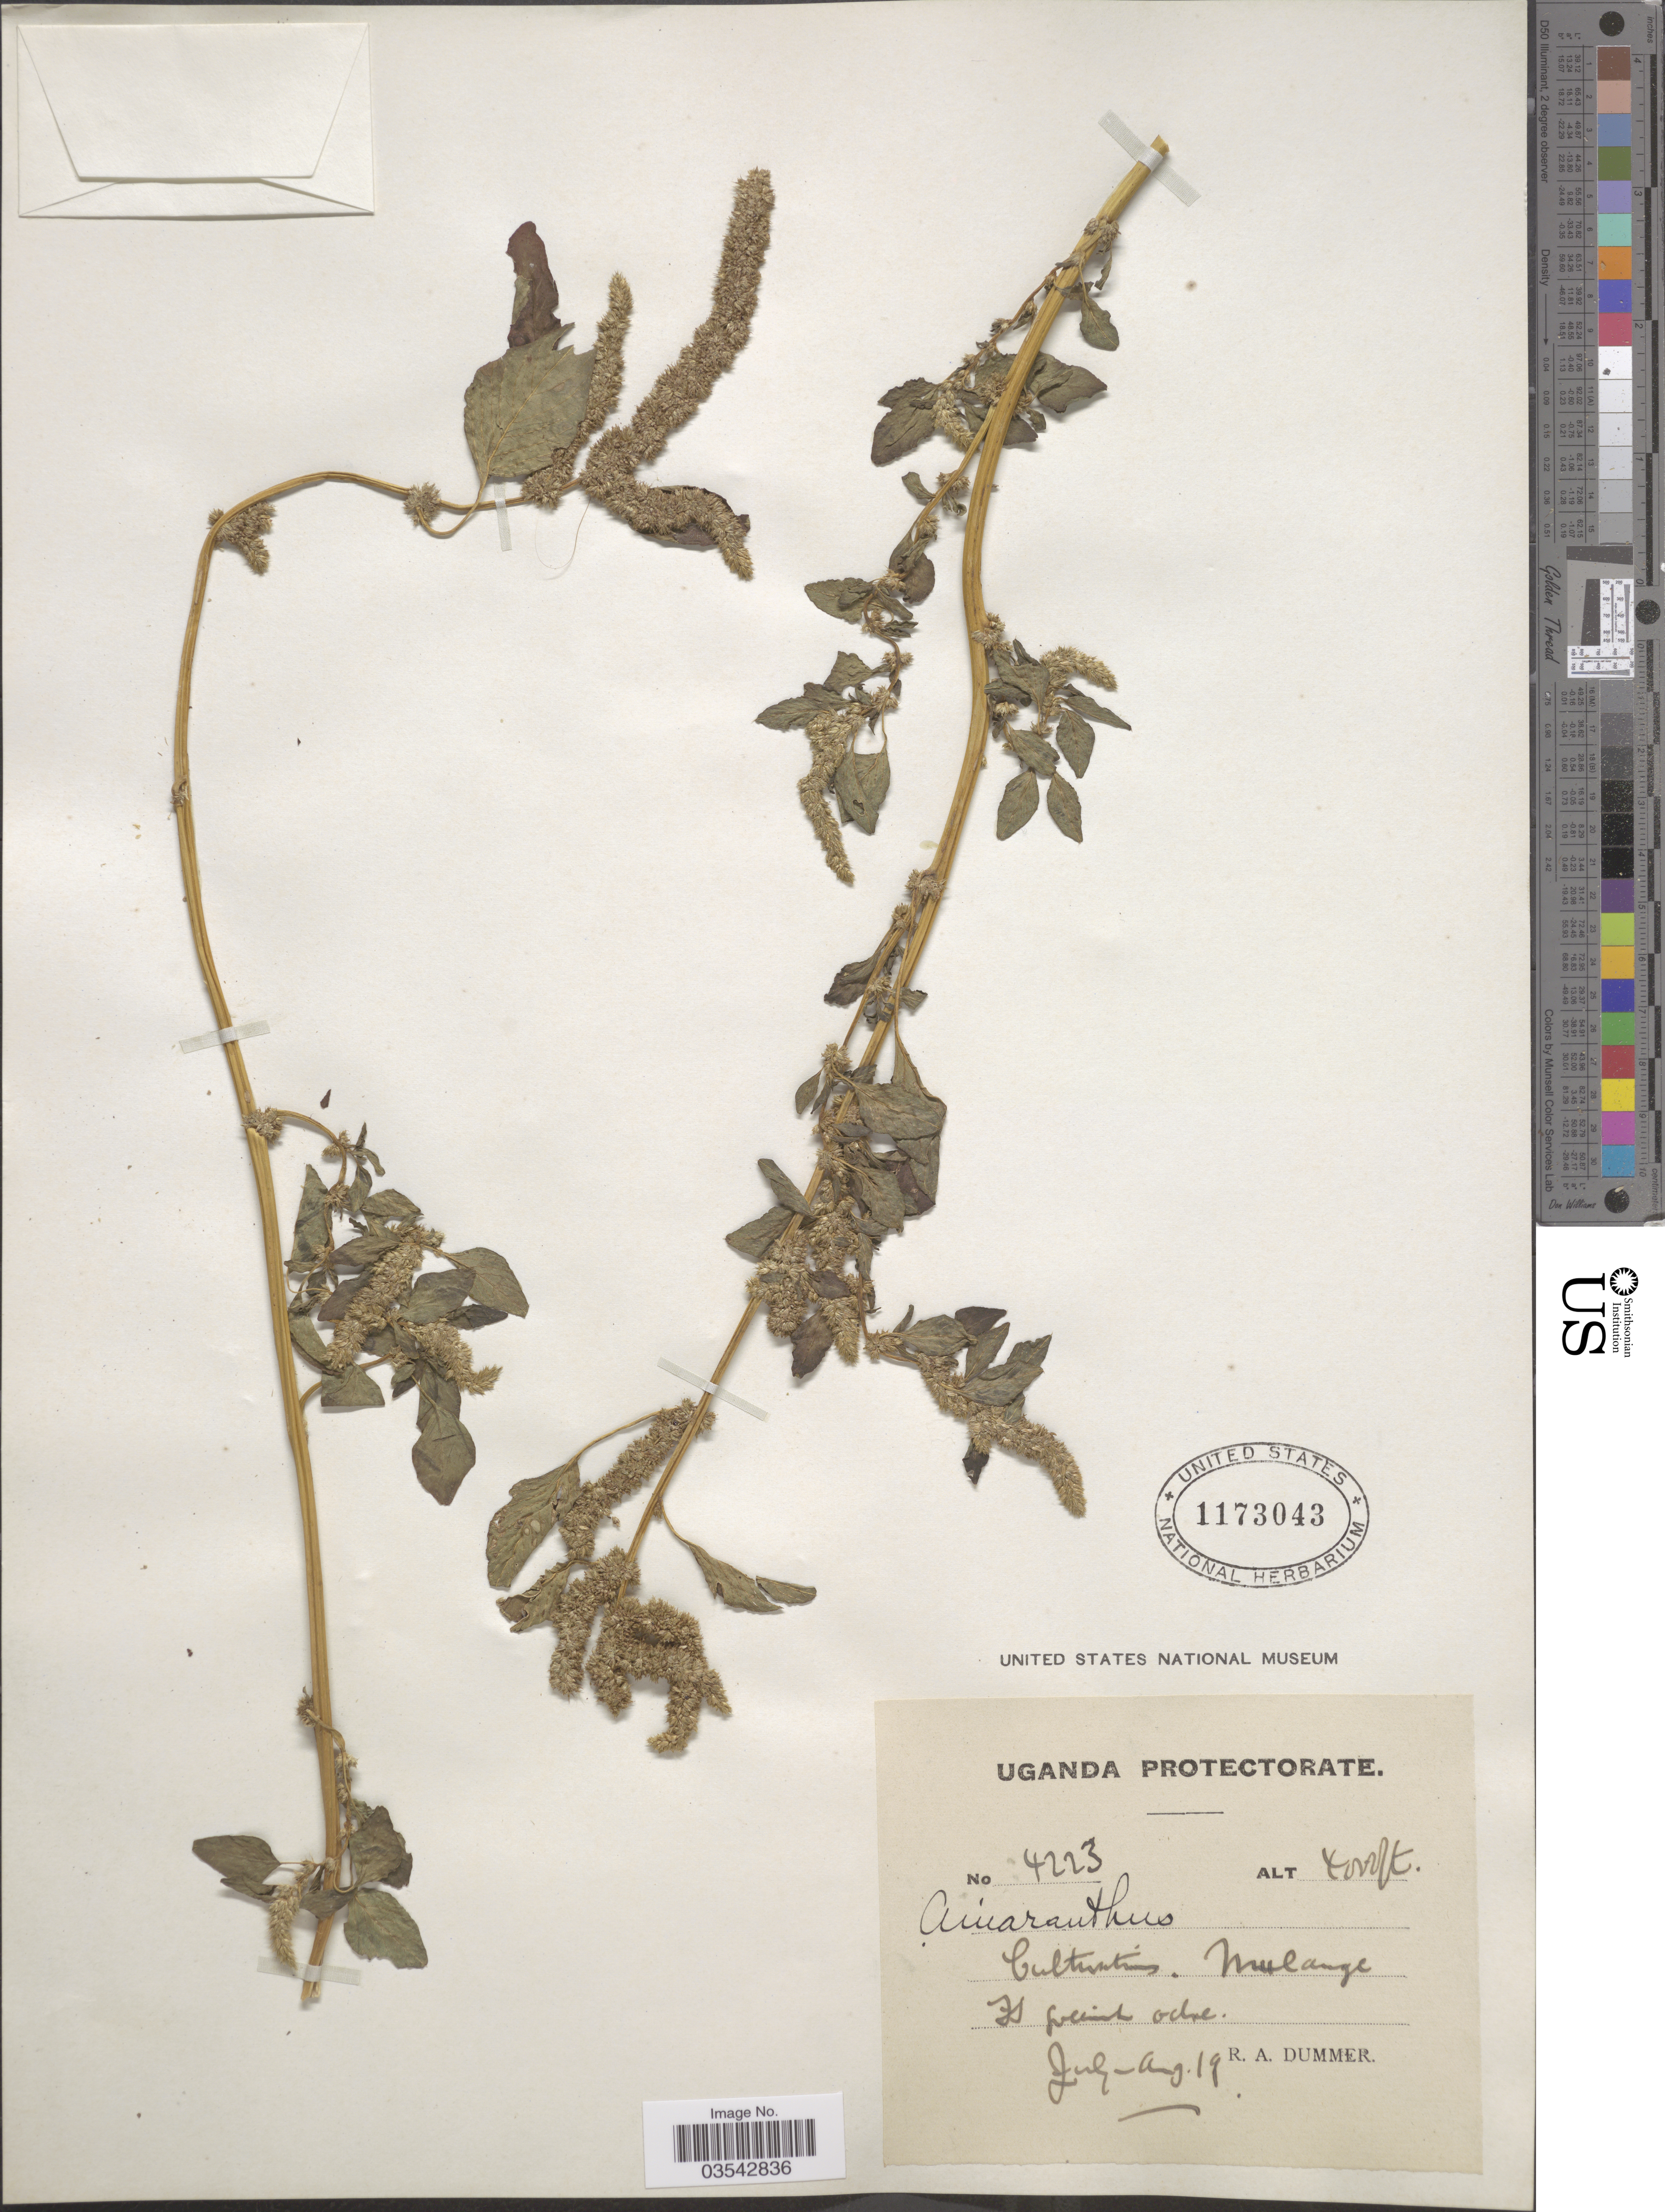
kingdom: Plantae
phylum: Tracheophyta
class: Magnoliopsida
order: Caryophyllales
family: Amaranthaceae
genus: Amaranthus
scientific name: Amaranthus sp.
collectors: R. Dümmer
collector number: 4223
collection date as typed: Transcribed d/m/y: /7/19 to /8/19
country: Uganda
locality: Uganda Protectorate. Mulange.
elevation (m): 1219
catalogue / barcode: US 1173043